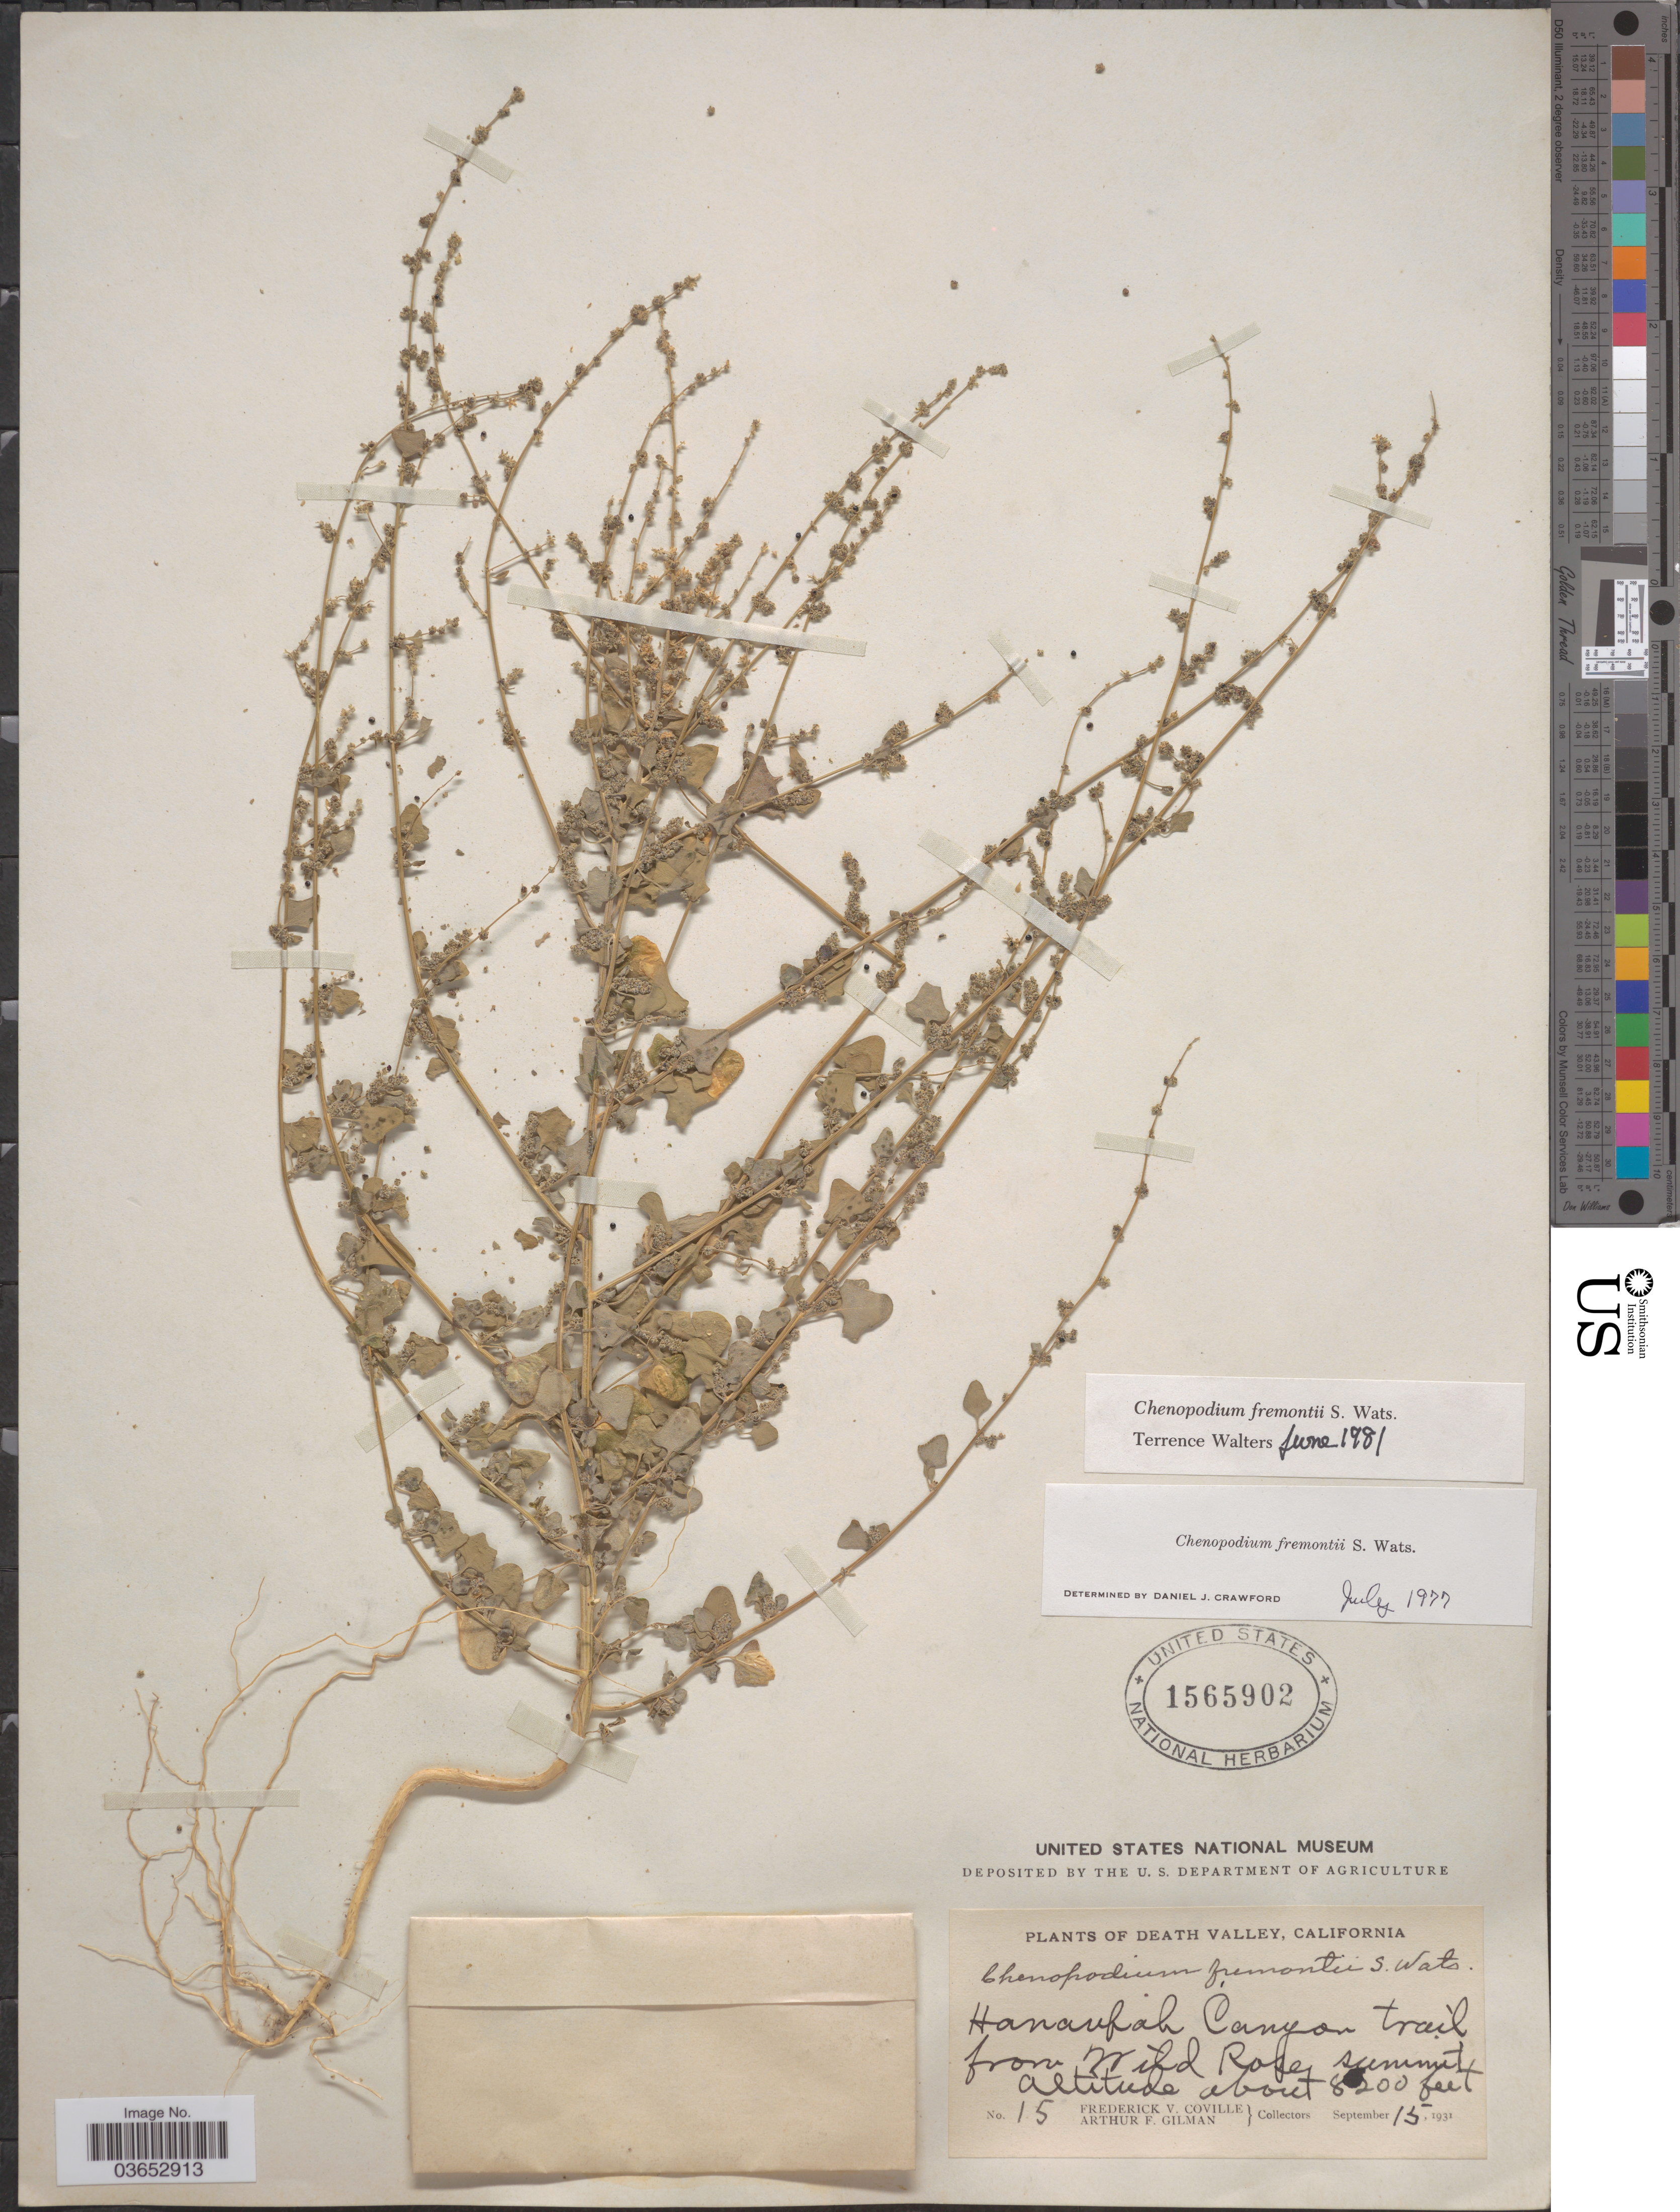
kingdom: Plantae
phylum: Tracheophyta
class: Magnoliopsida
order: Caryophyllales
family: Amaranthaceae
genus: Chenopodium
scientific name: Chenopodium fremontii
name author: S. Watson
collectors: F. V. Coville & A. Gilman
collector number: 15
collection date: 1931-09-15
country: United States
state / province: California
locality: Death Valley. Hanaupah Canyon trail from Wild Rose summit.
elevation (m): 2499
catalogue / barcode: US 1565902